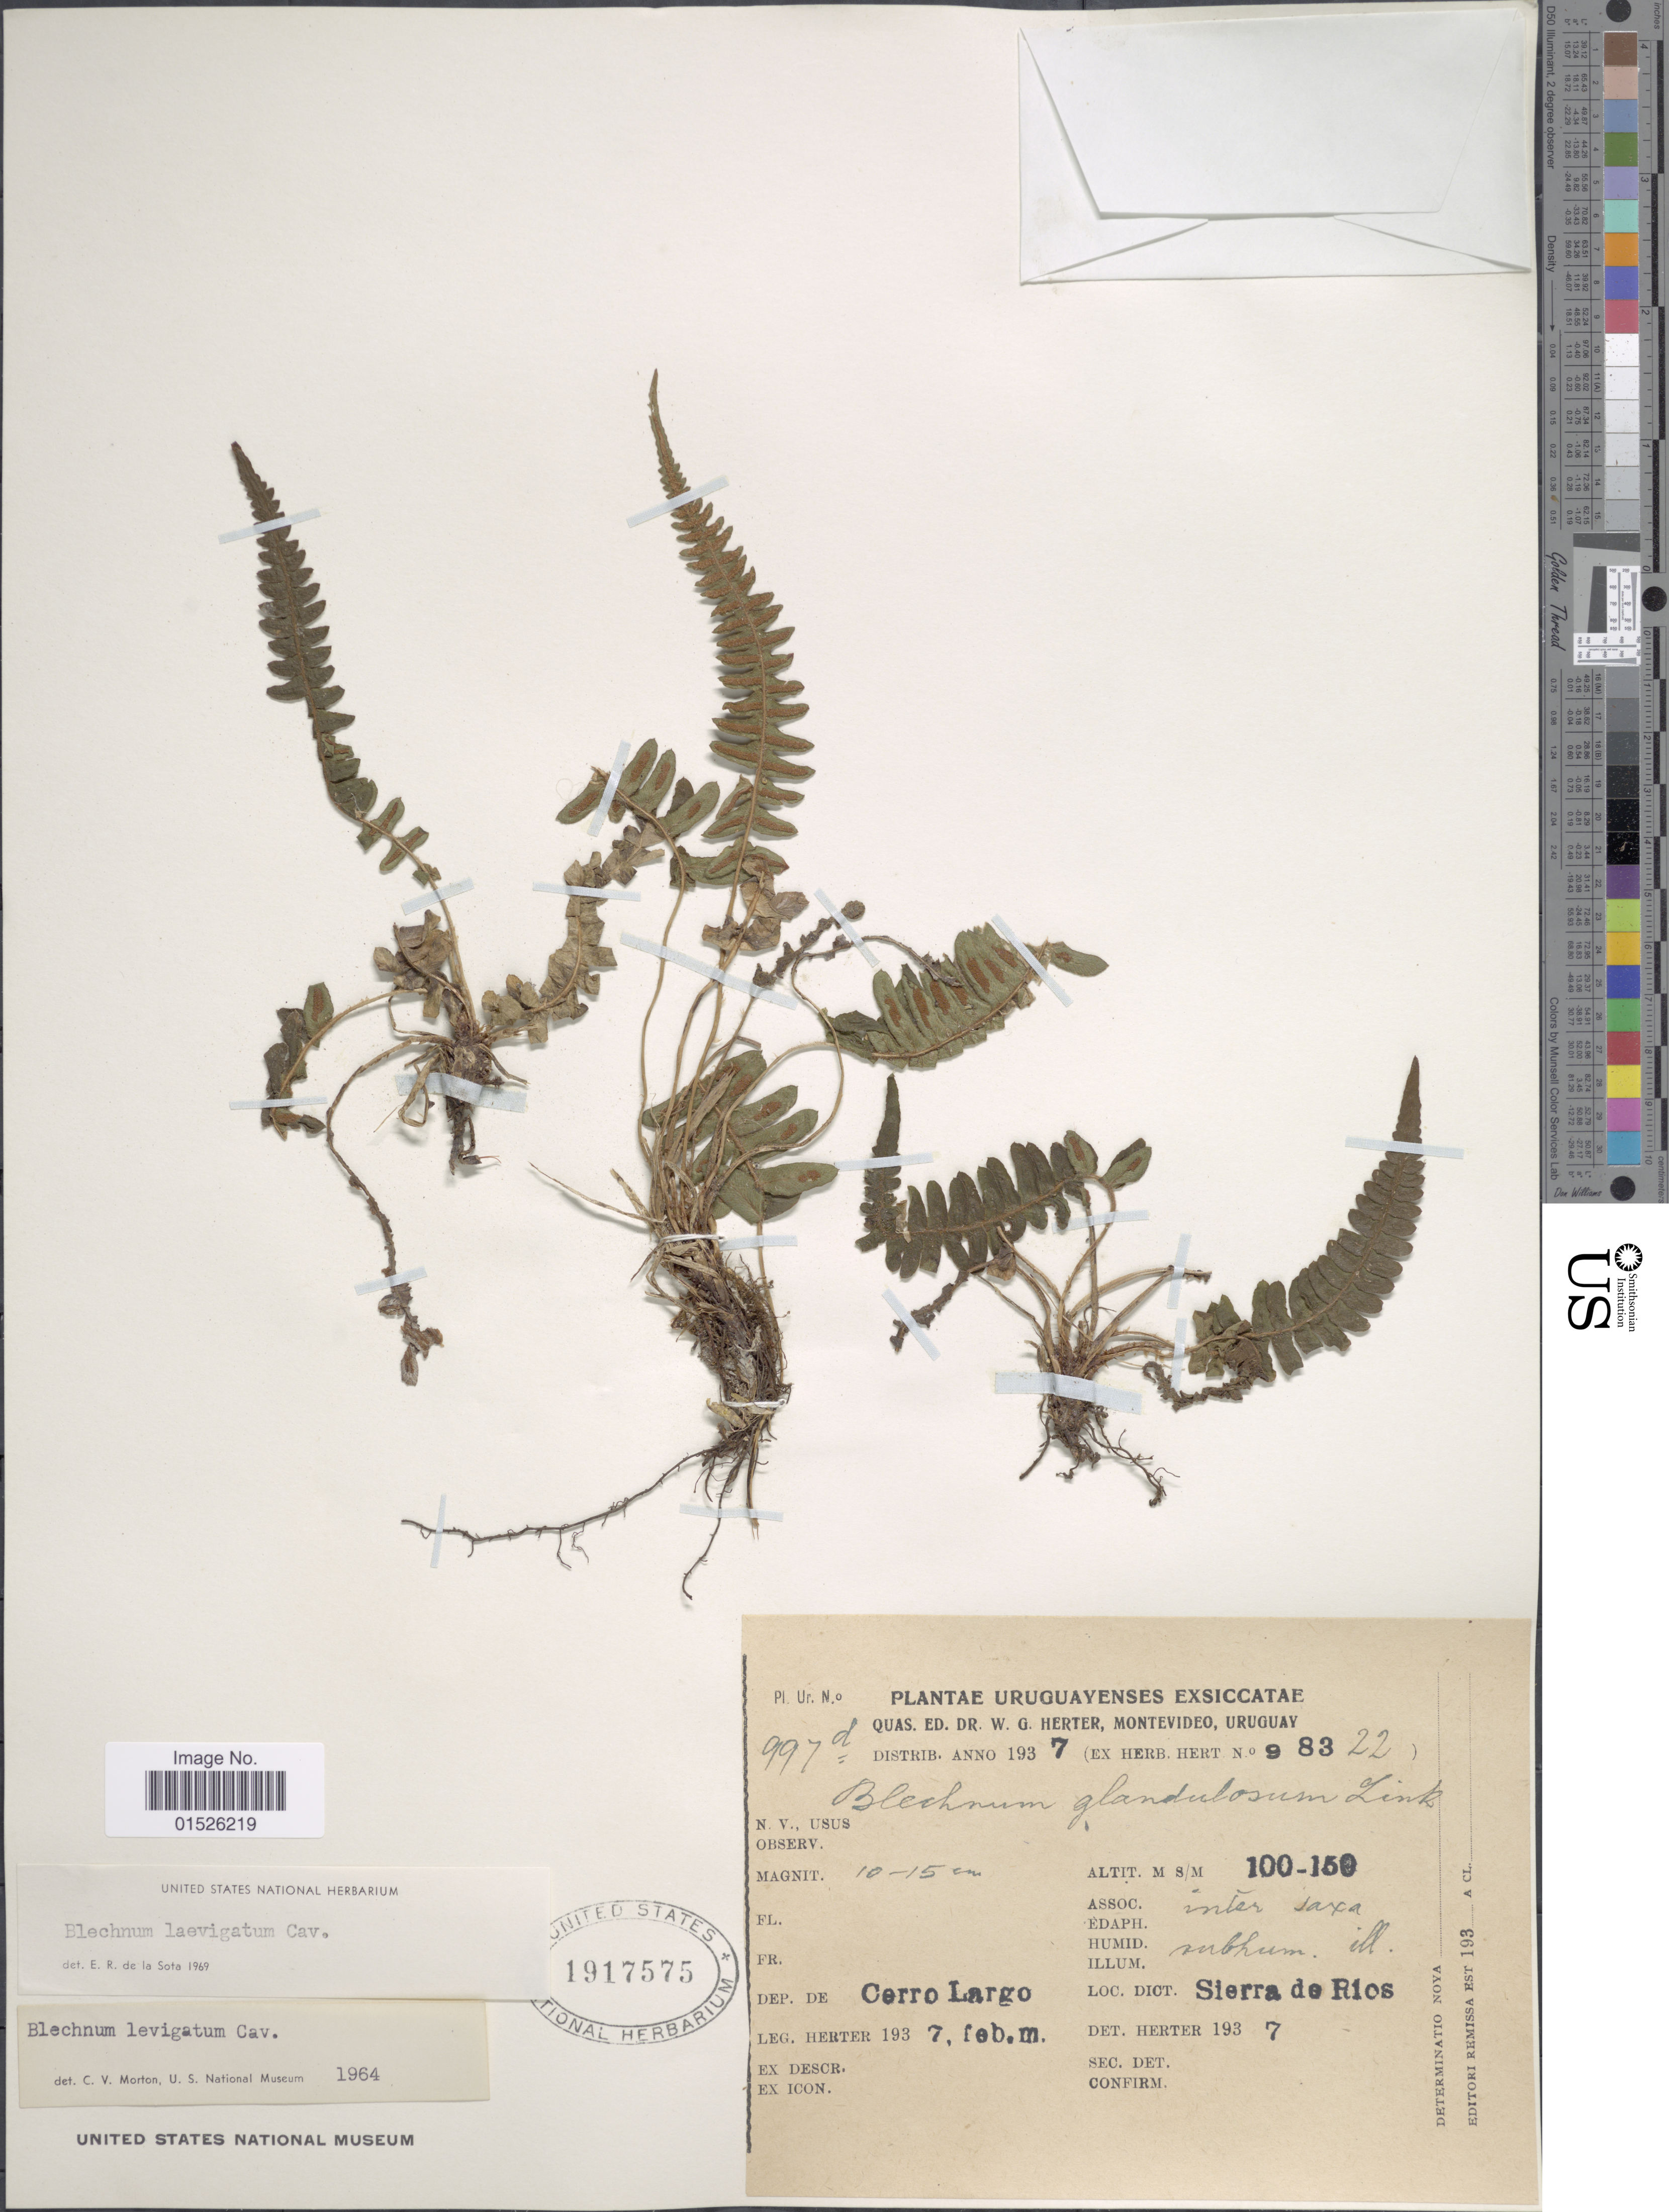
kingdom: Plantae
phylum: Tracheophyta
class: Polypodiopsida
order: Polypodiales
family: Blechnaceae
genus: Blechnum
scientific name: Blechnum laevigatum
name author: Cav.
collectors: Herter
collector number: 997d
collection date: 1937-02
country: Uruguay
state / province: Cerro Largo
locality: Sierra de Rios.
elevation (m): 100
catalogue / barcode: US 1917575